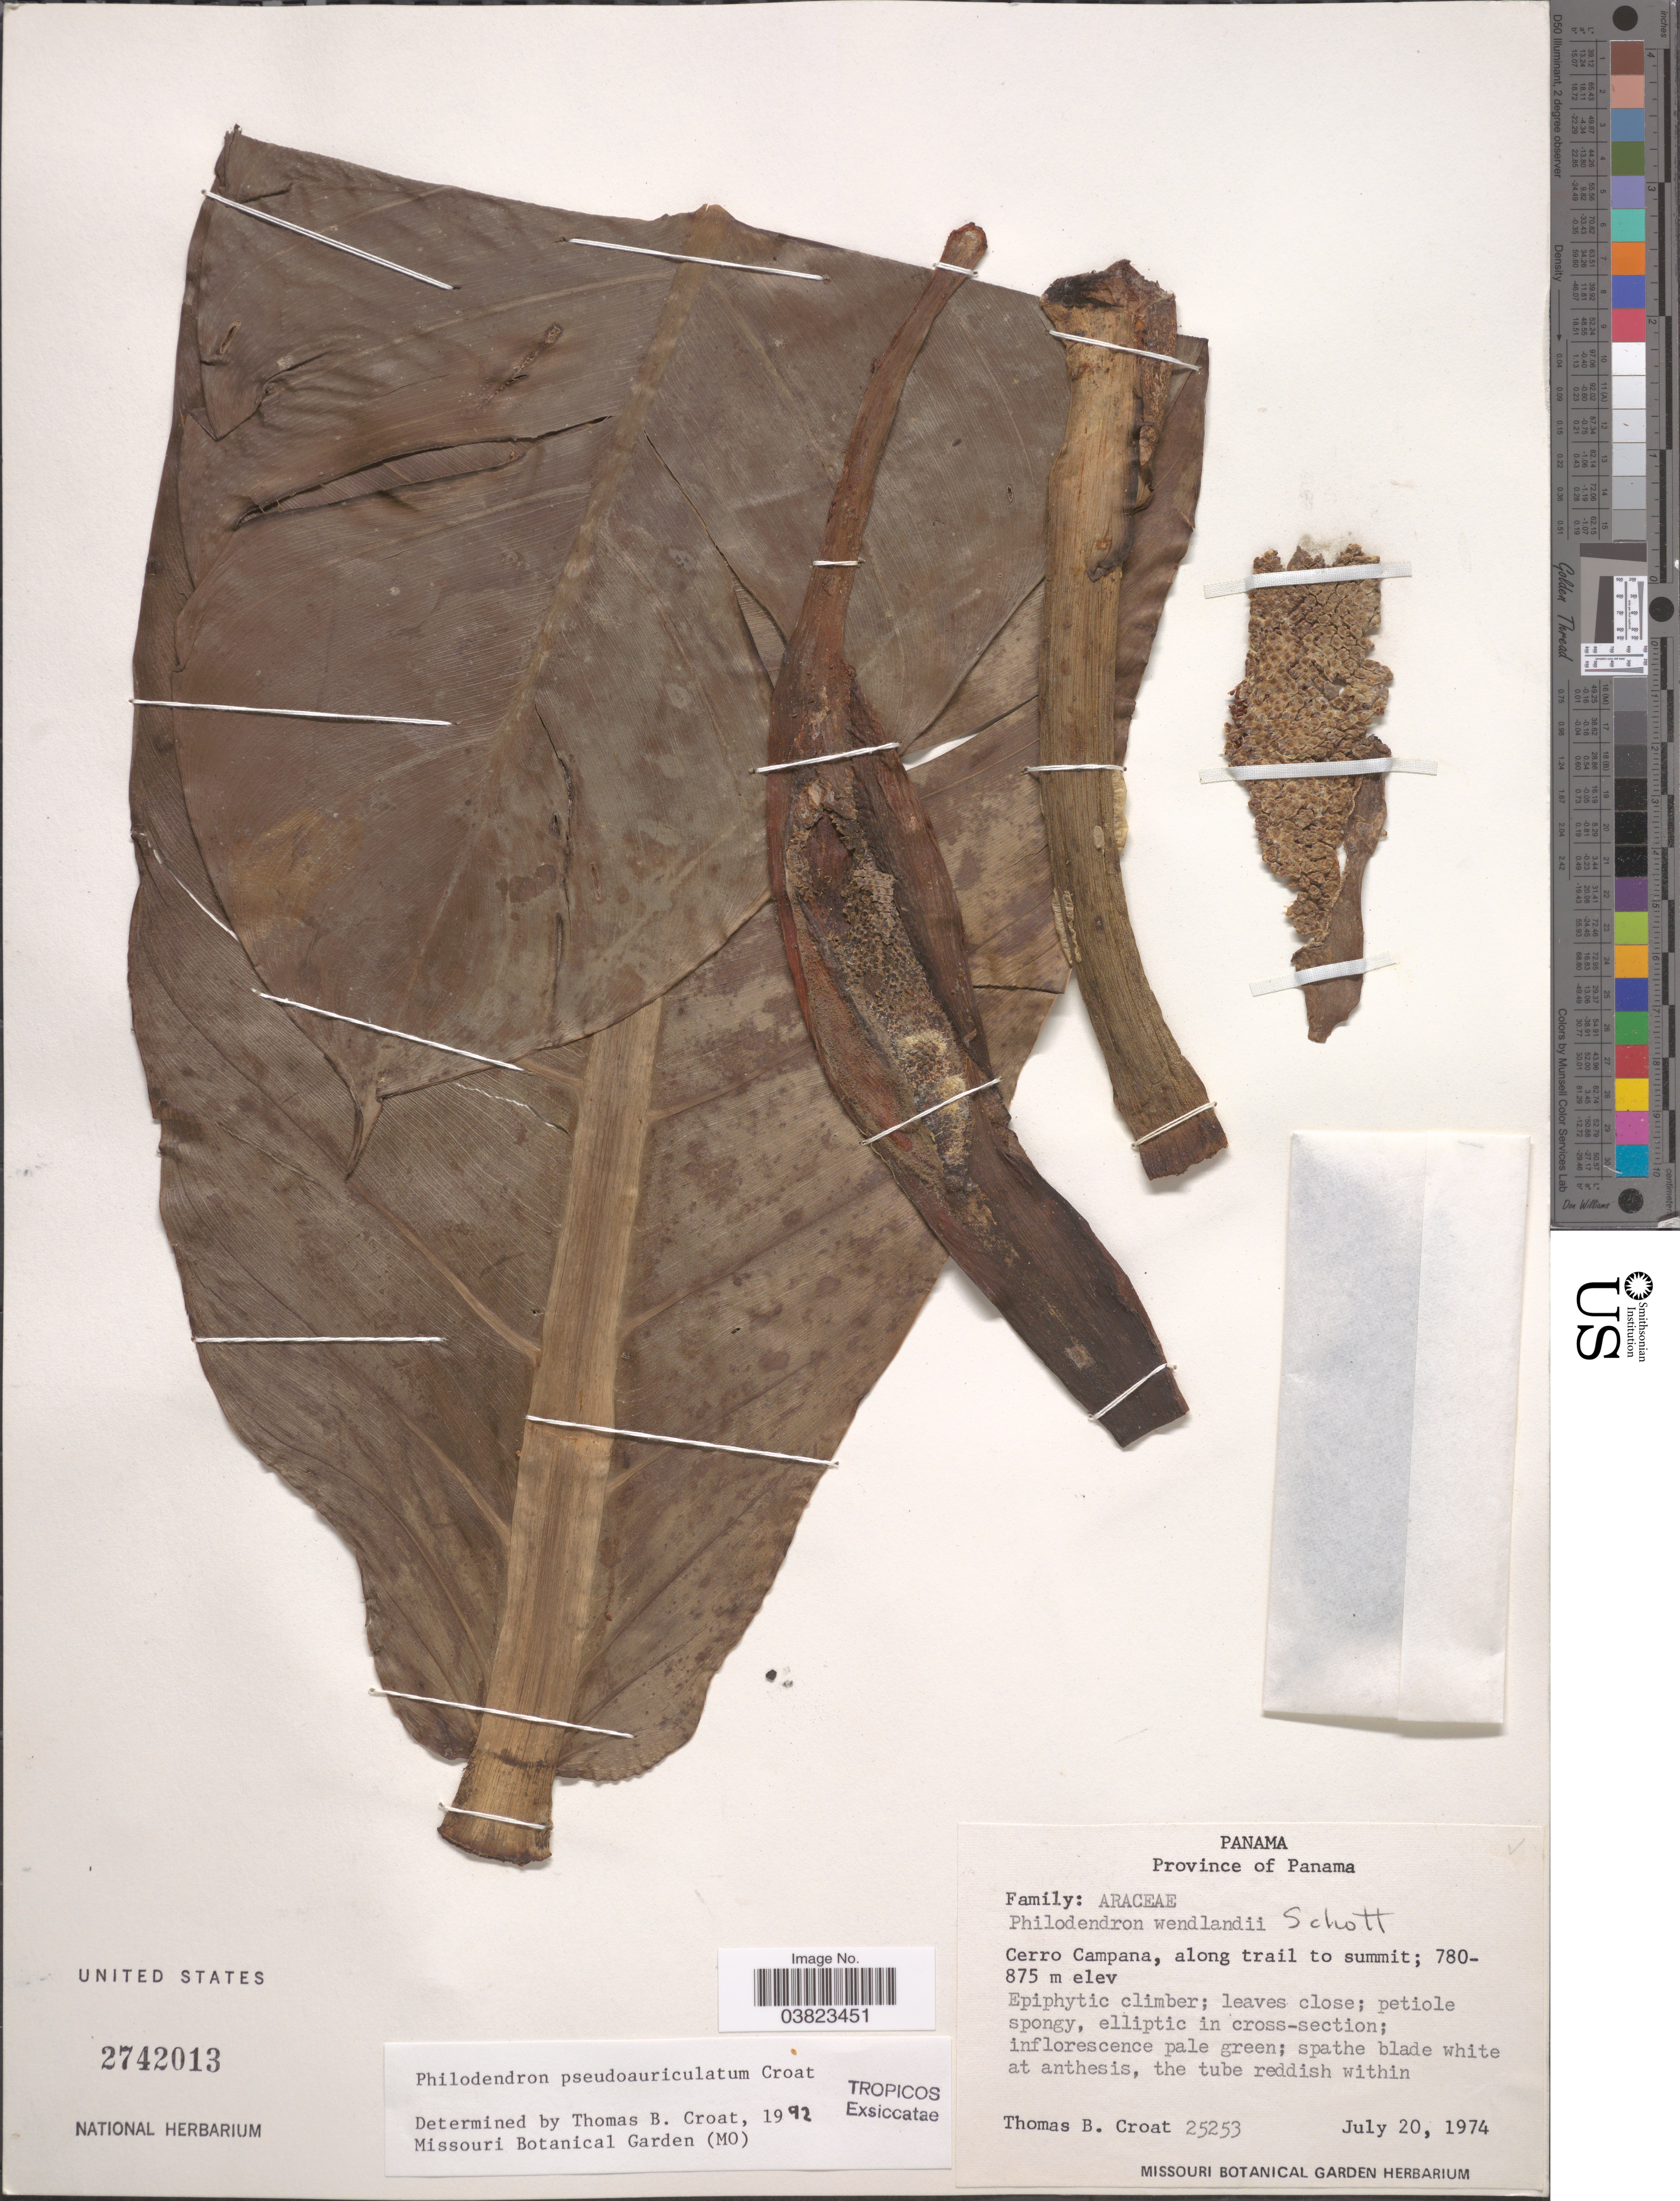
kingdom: Plantae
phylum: Tracheophyta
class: Liliopsida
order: Alismatales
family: Araceae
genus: Philodendron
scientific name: Philodendron panamense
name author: K. Krause in Engl.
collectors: T. B. Croat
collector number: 25253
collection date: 1974-07-20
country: Panama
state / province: Panamá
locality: Cerro Campana, along trail to summit.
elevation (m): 780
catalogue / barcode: US 2742013